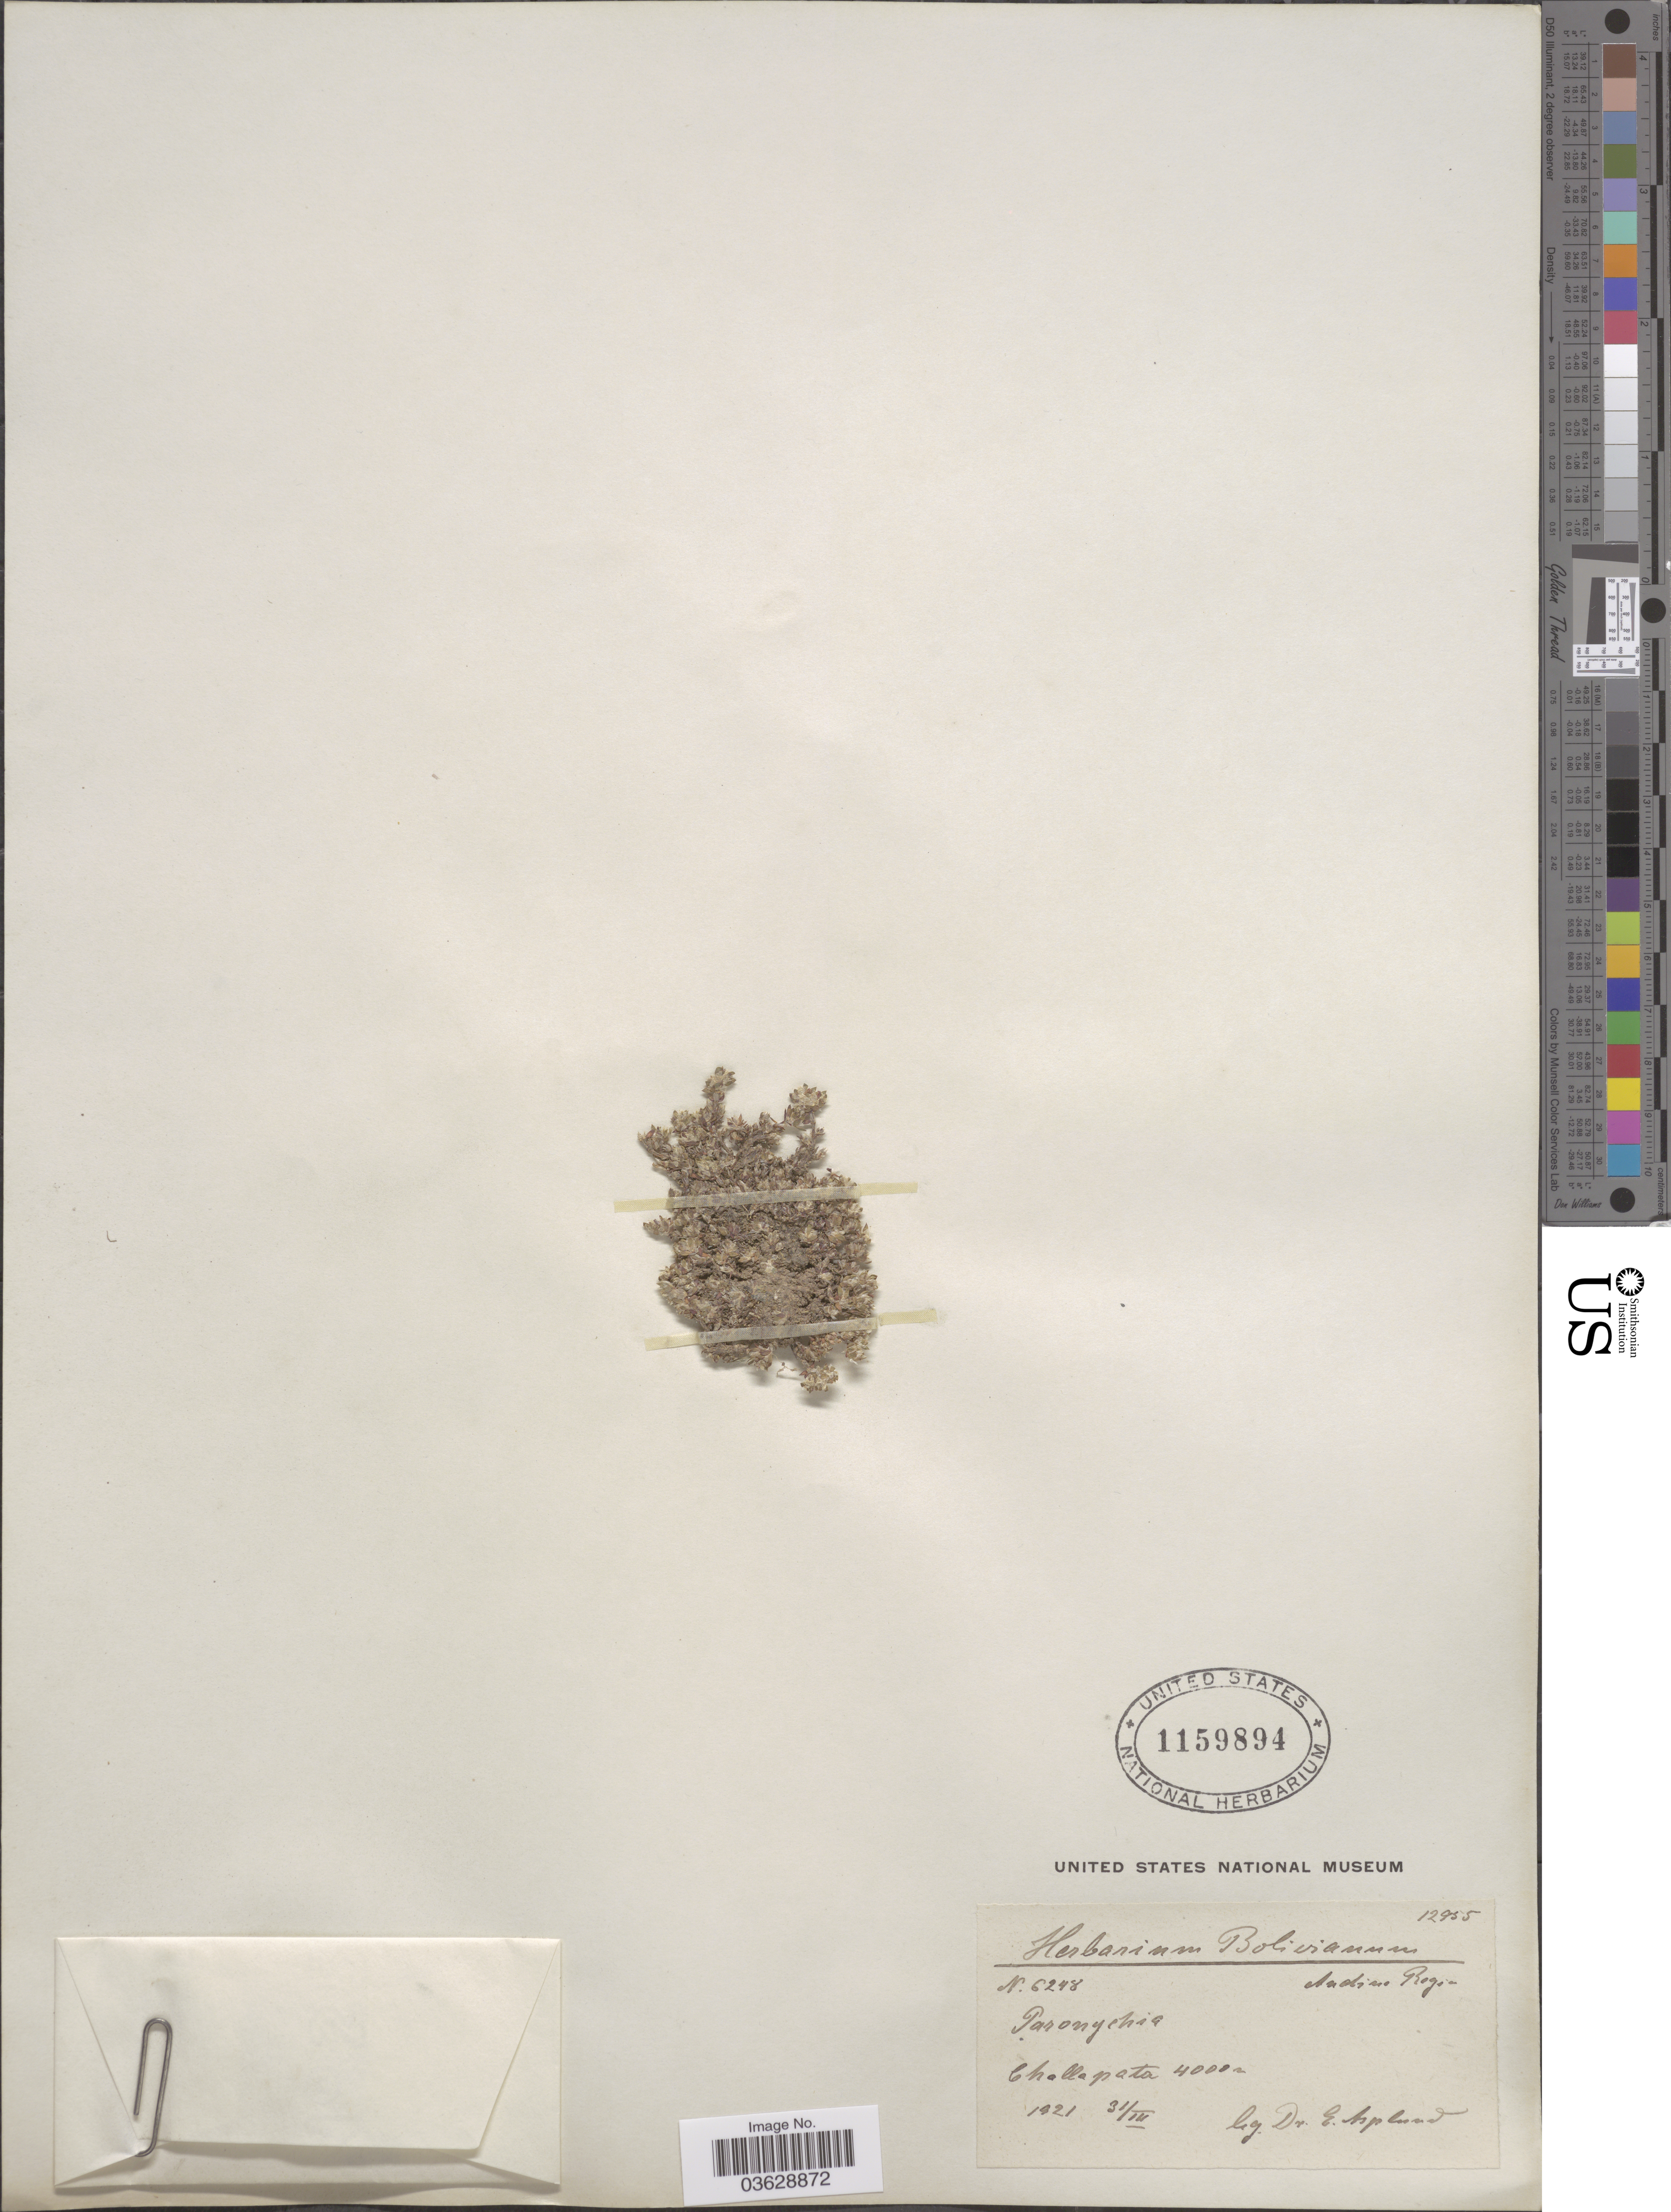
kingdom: Plantae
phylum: Tracheophyta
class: Magnoliopsida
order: Caryophyllales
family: Caryophyllaceae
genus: Paronychia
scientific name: Paronychia sp.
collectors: E. Asplund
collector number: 6248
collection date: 1921-03-31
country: Bolivia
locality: Andine Region. Challapata.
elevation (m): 4000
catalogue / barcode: US 1159894